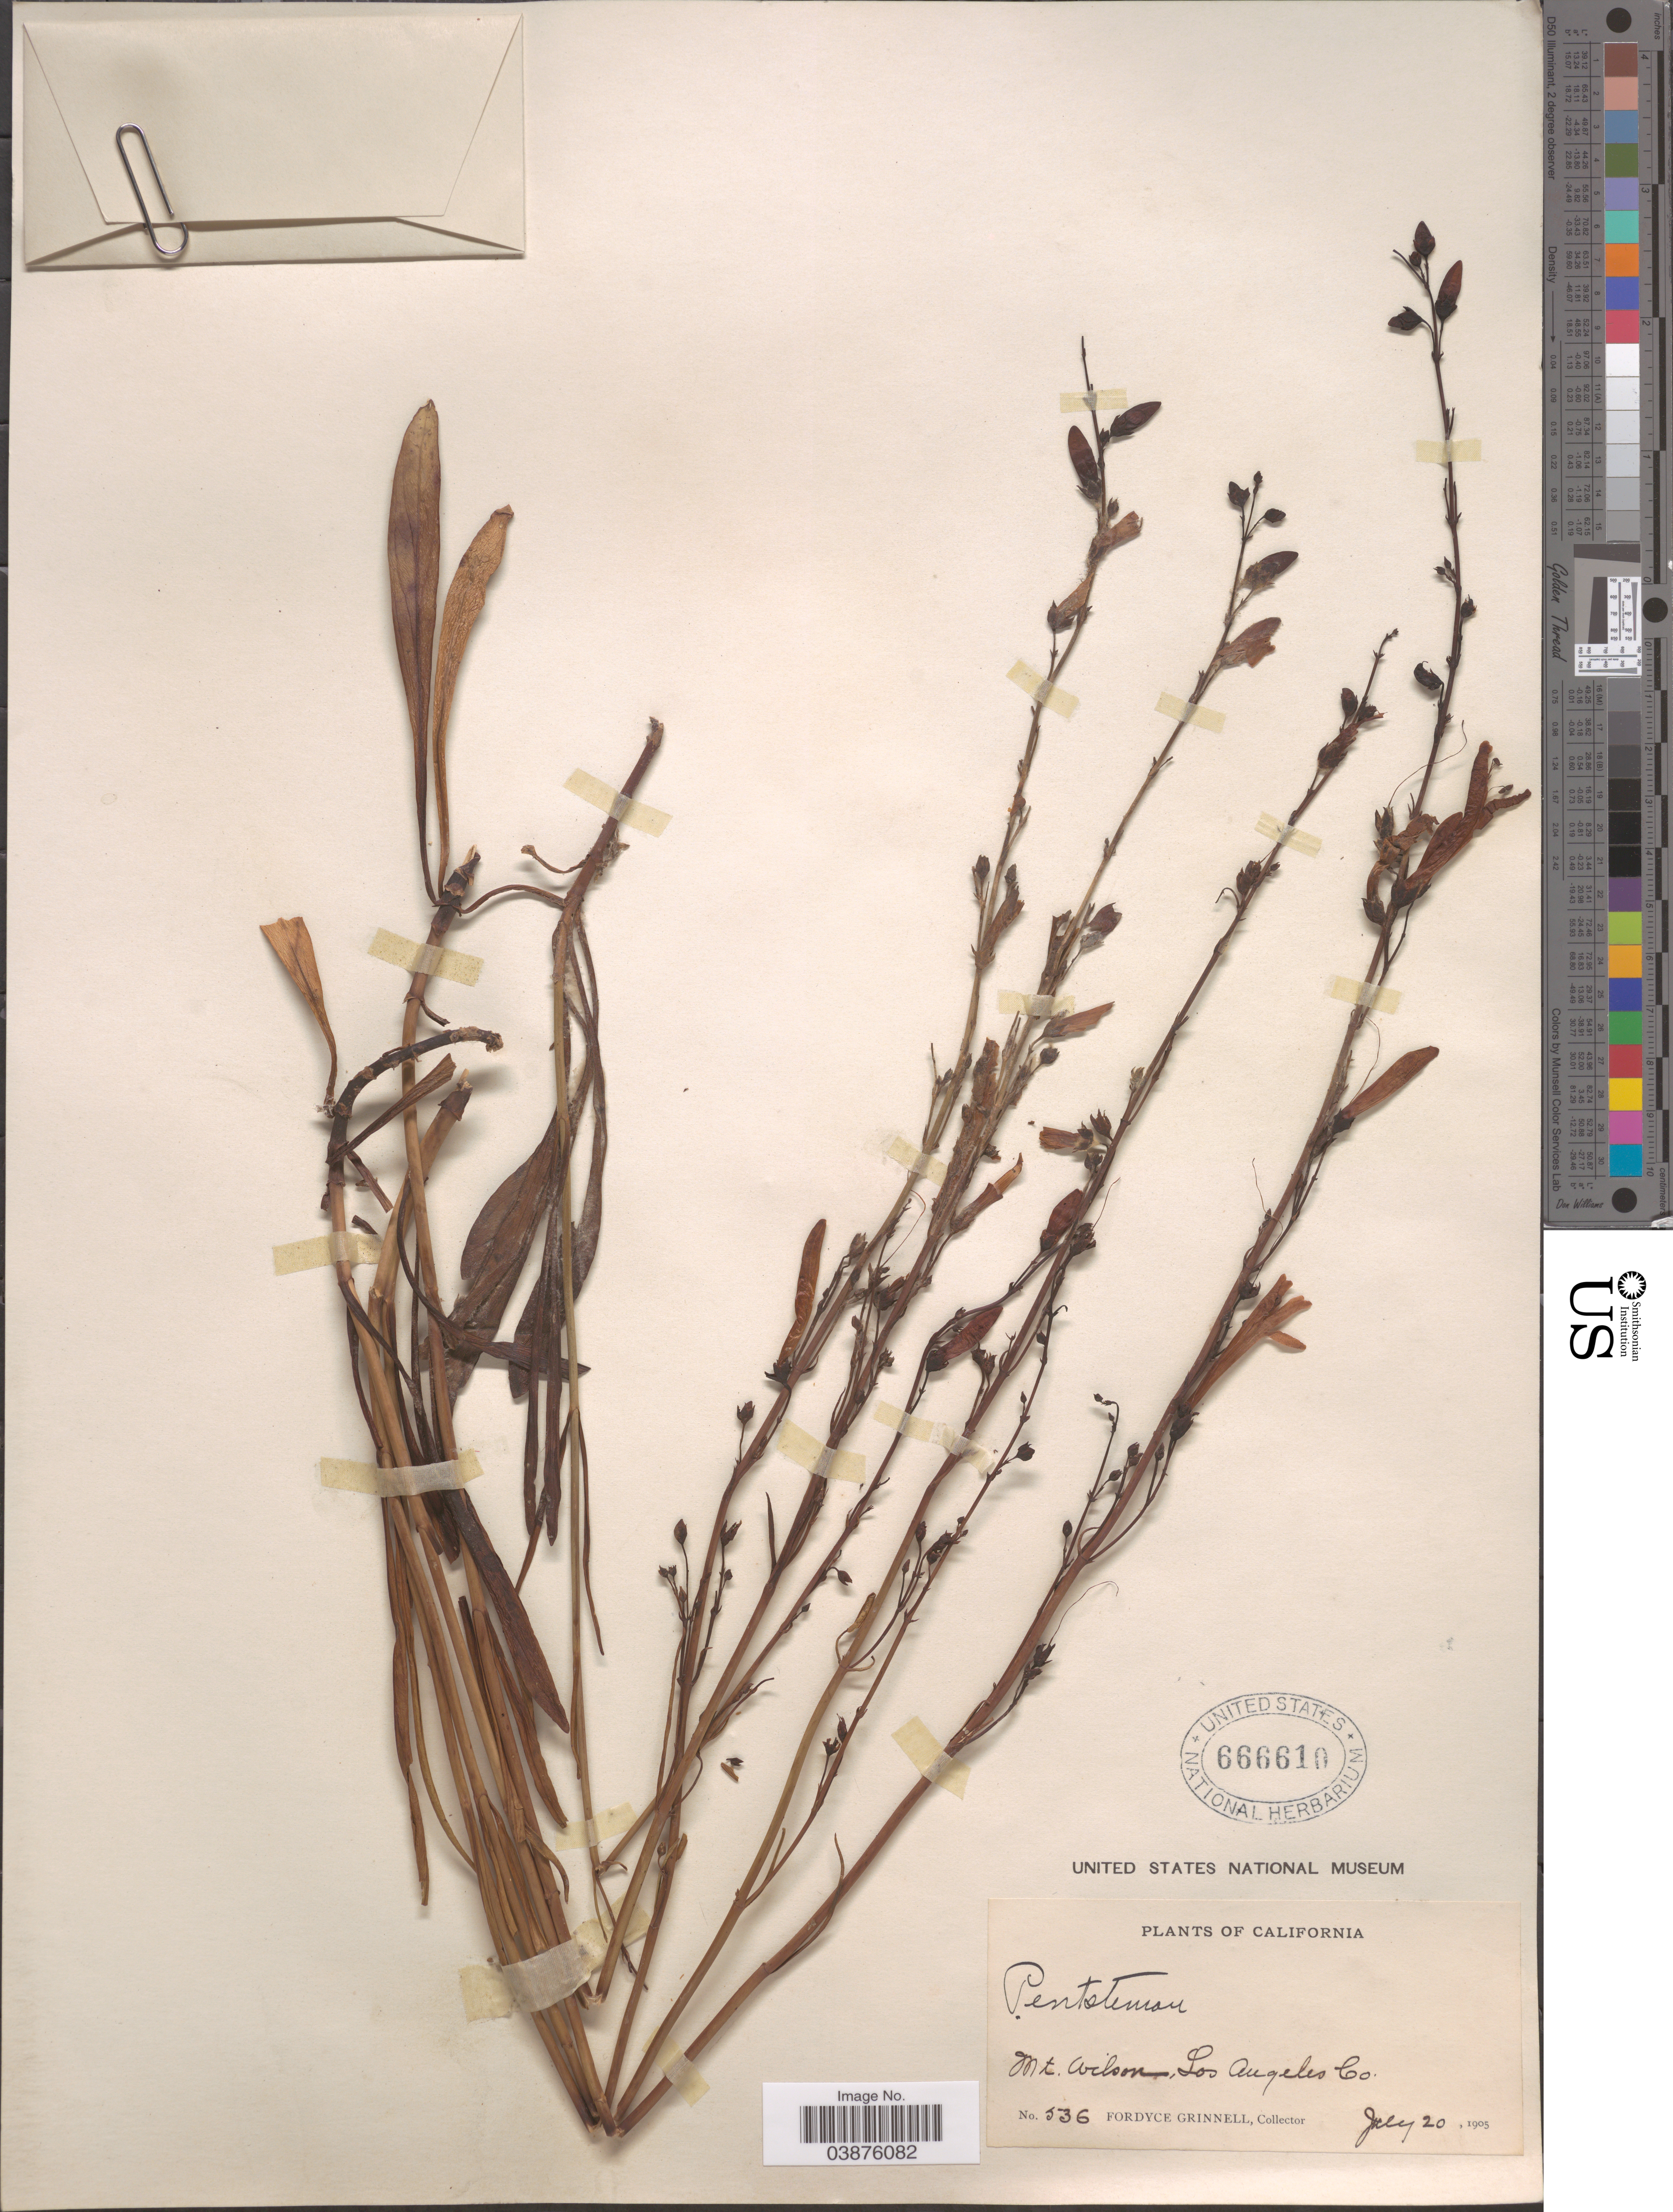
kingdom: Plantae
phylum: Tracheophyta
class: Magnoliopsida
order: Lamiales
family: Plantaginaceae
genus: Penstemon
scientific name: Penstemon labrosus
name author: (A. Gray) Mast. ex Hook. f.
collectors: F. Grinnell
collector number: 536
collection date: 1905-07-20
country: United States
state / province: California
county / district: Los Angeles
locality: Mt. Wilson, Los Angeles Co.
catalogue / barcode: US 666610